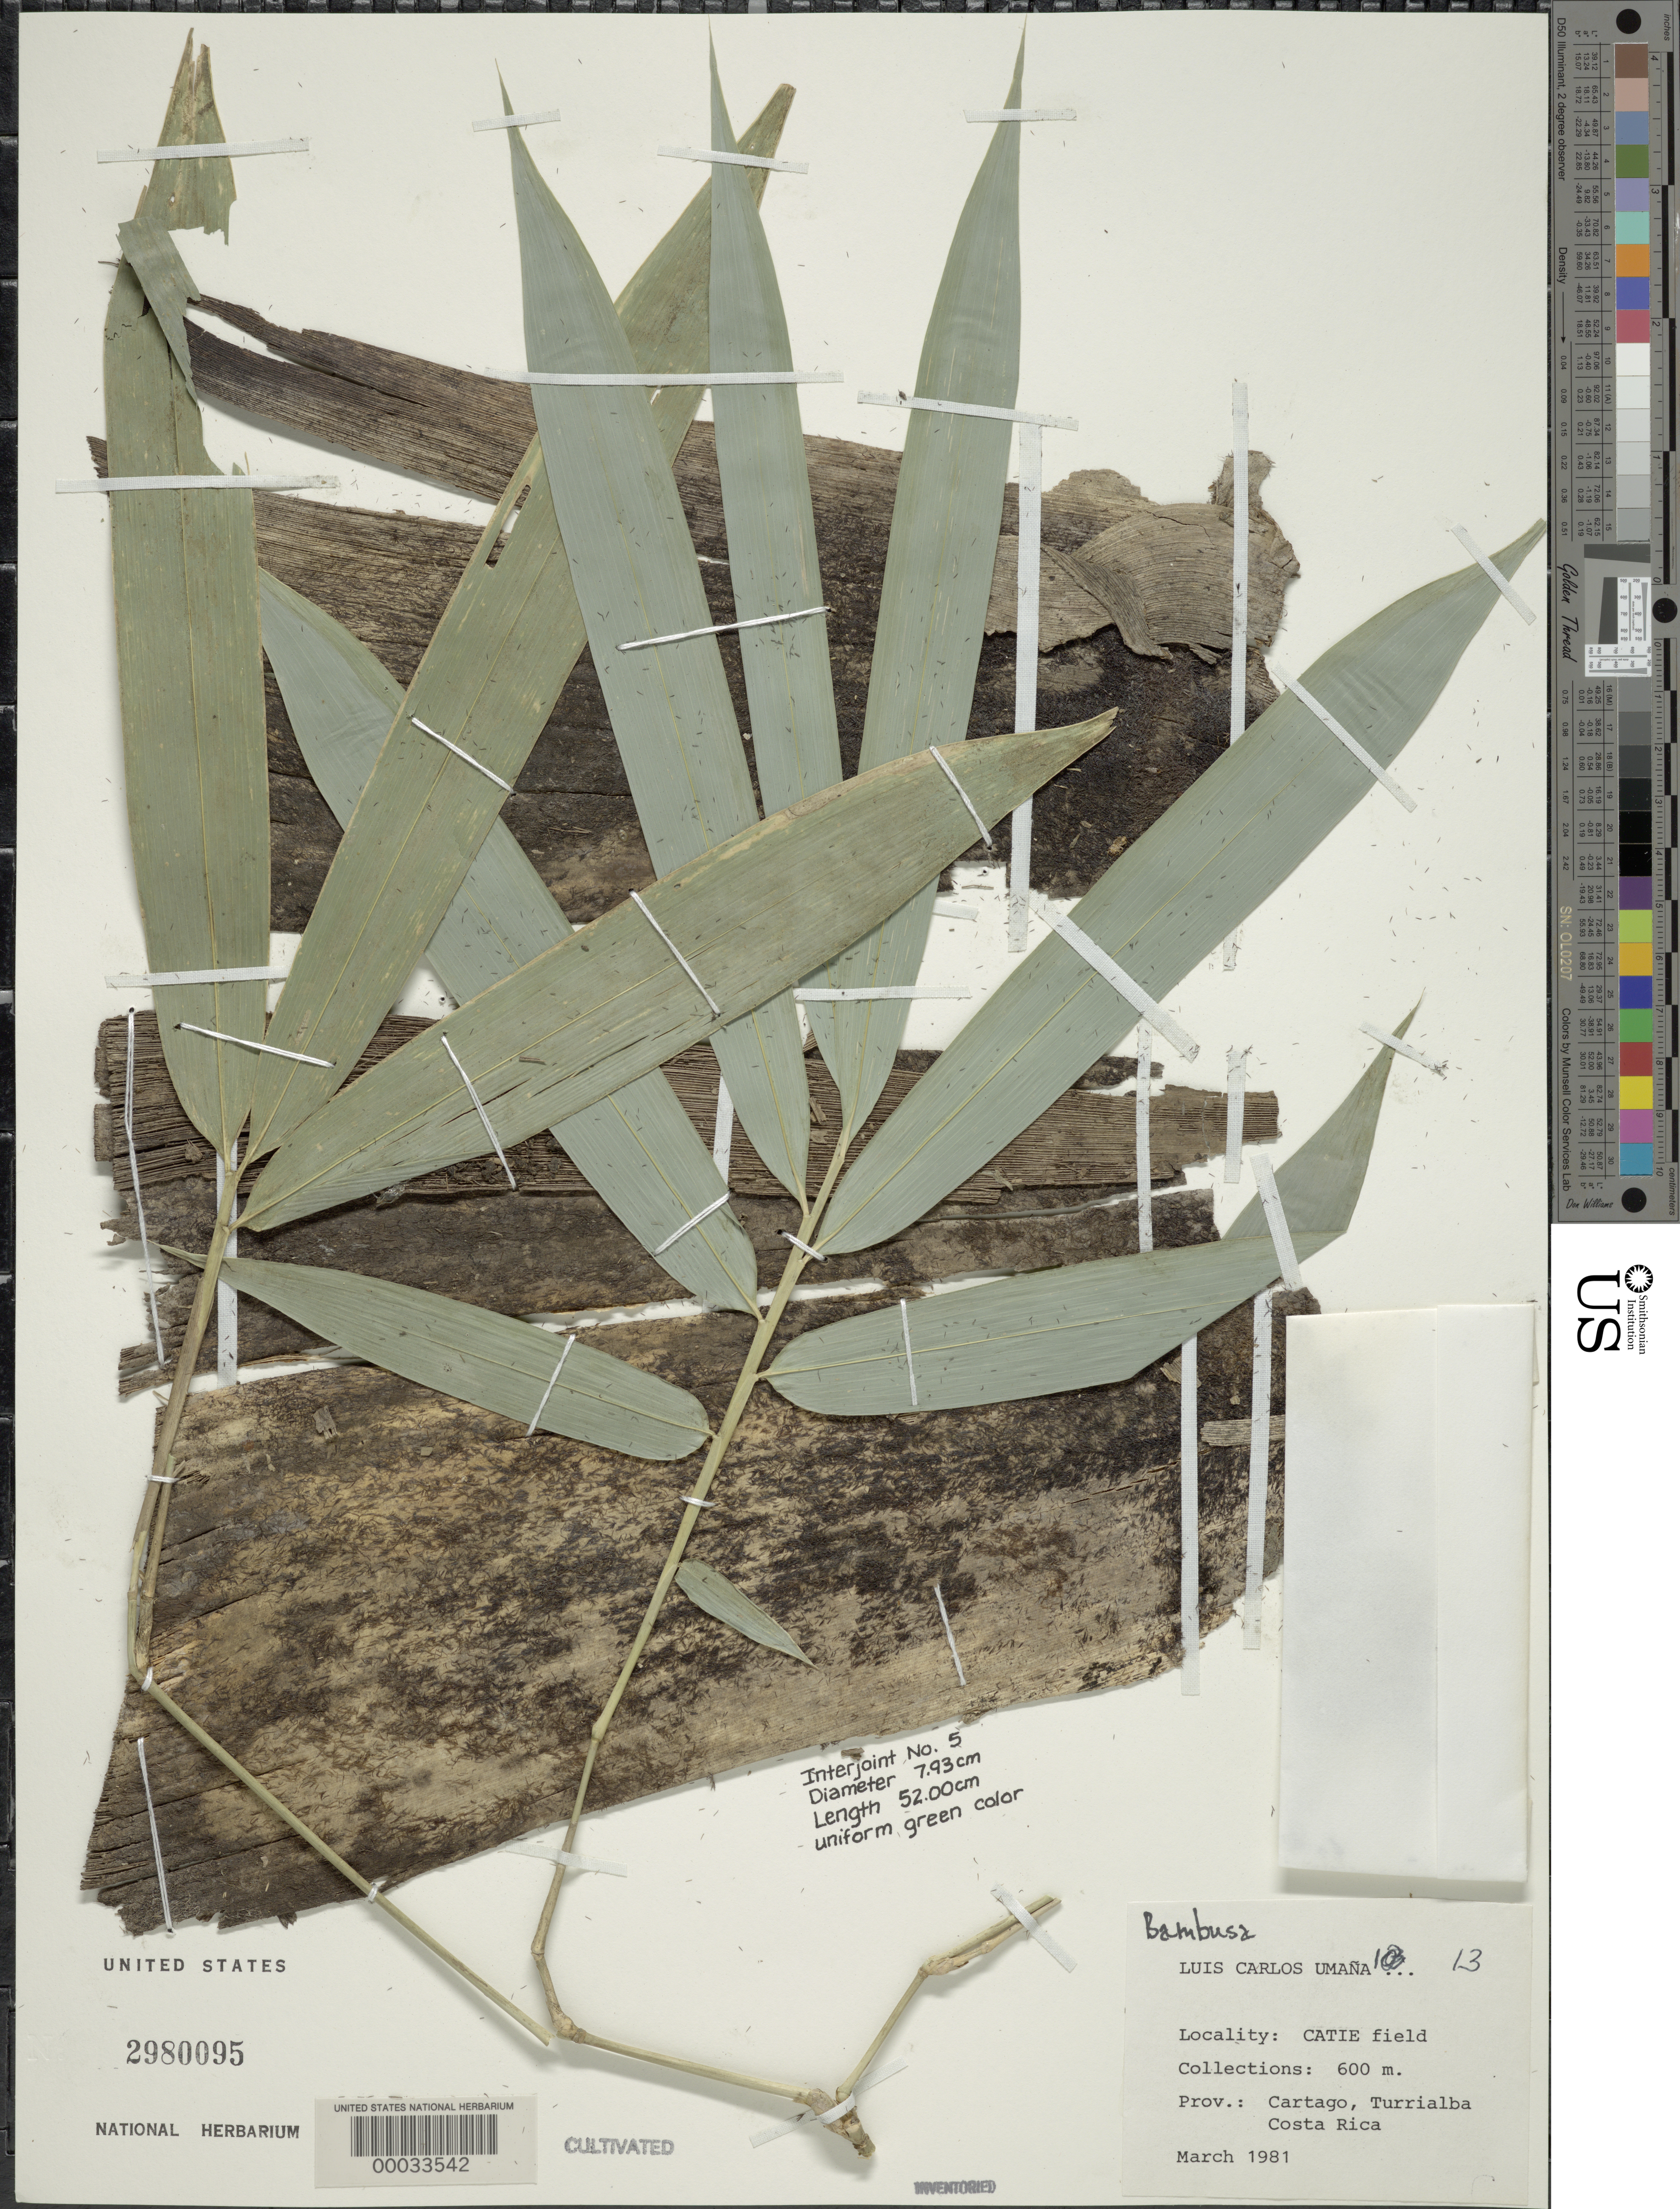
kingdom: Plantae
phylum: Tracheophyta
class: Liliopsida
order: Poales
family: Poaceae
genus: Bambusa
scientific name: Bambusa sp.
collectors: L. C. Umaña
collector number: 13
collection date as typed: Mar 1981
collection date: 1981-03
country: Costa Rica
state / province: Cartago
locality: Catie field, Turrialba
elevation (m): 600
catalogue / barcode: US 2980095